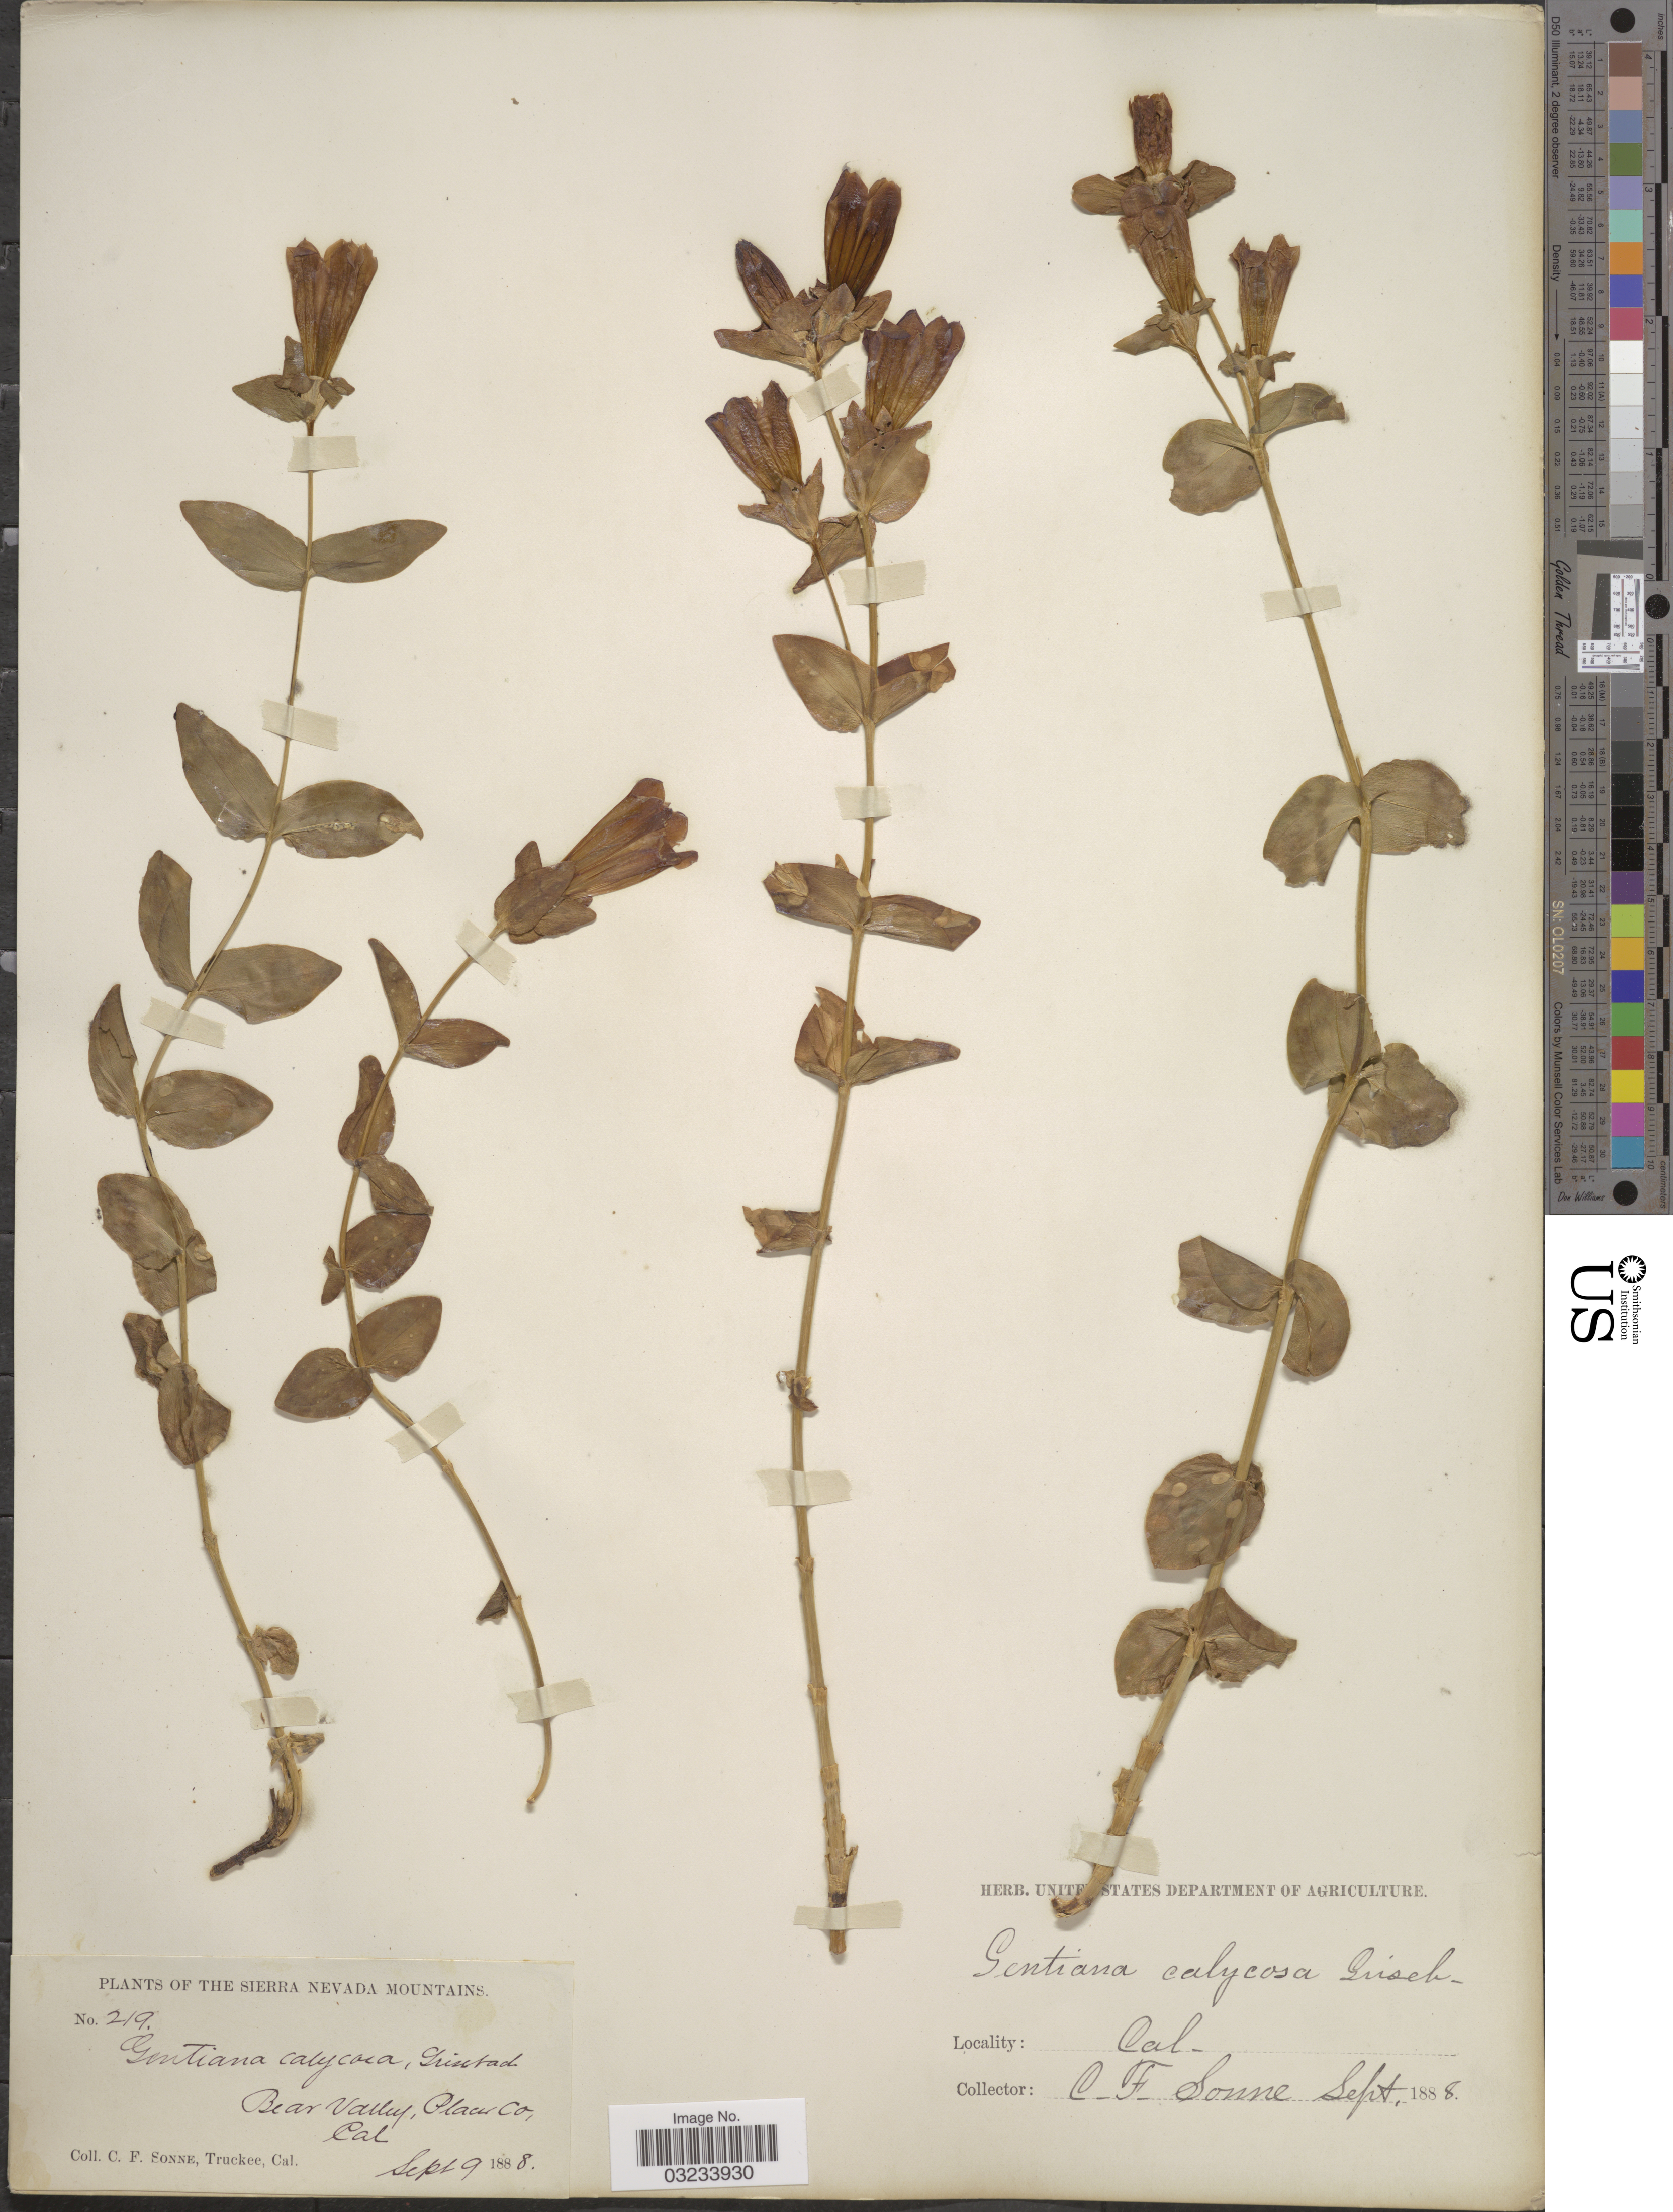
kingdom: Plantae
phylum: Tracheophyta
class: Magnoliopsida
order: Gentianales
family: Gentianaceae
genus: Gentiana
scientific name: Gentiana calycosa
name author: Griseb.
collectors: C. Sonne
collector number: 219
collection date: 1888-09-09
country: United States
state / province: California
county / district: Placer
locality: The Sierra Nevada Mountains, Bear Valley, Placer Co.